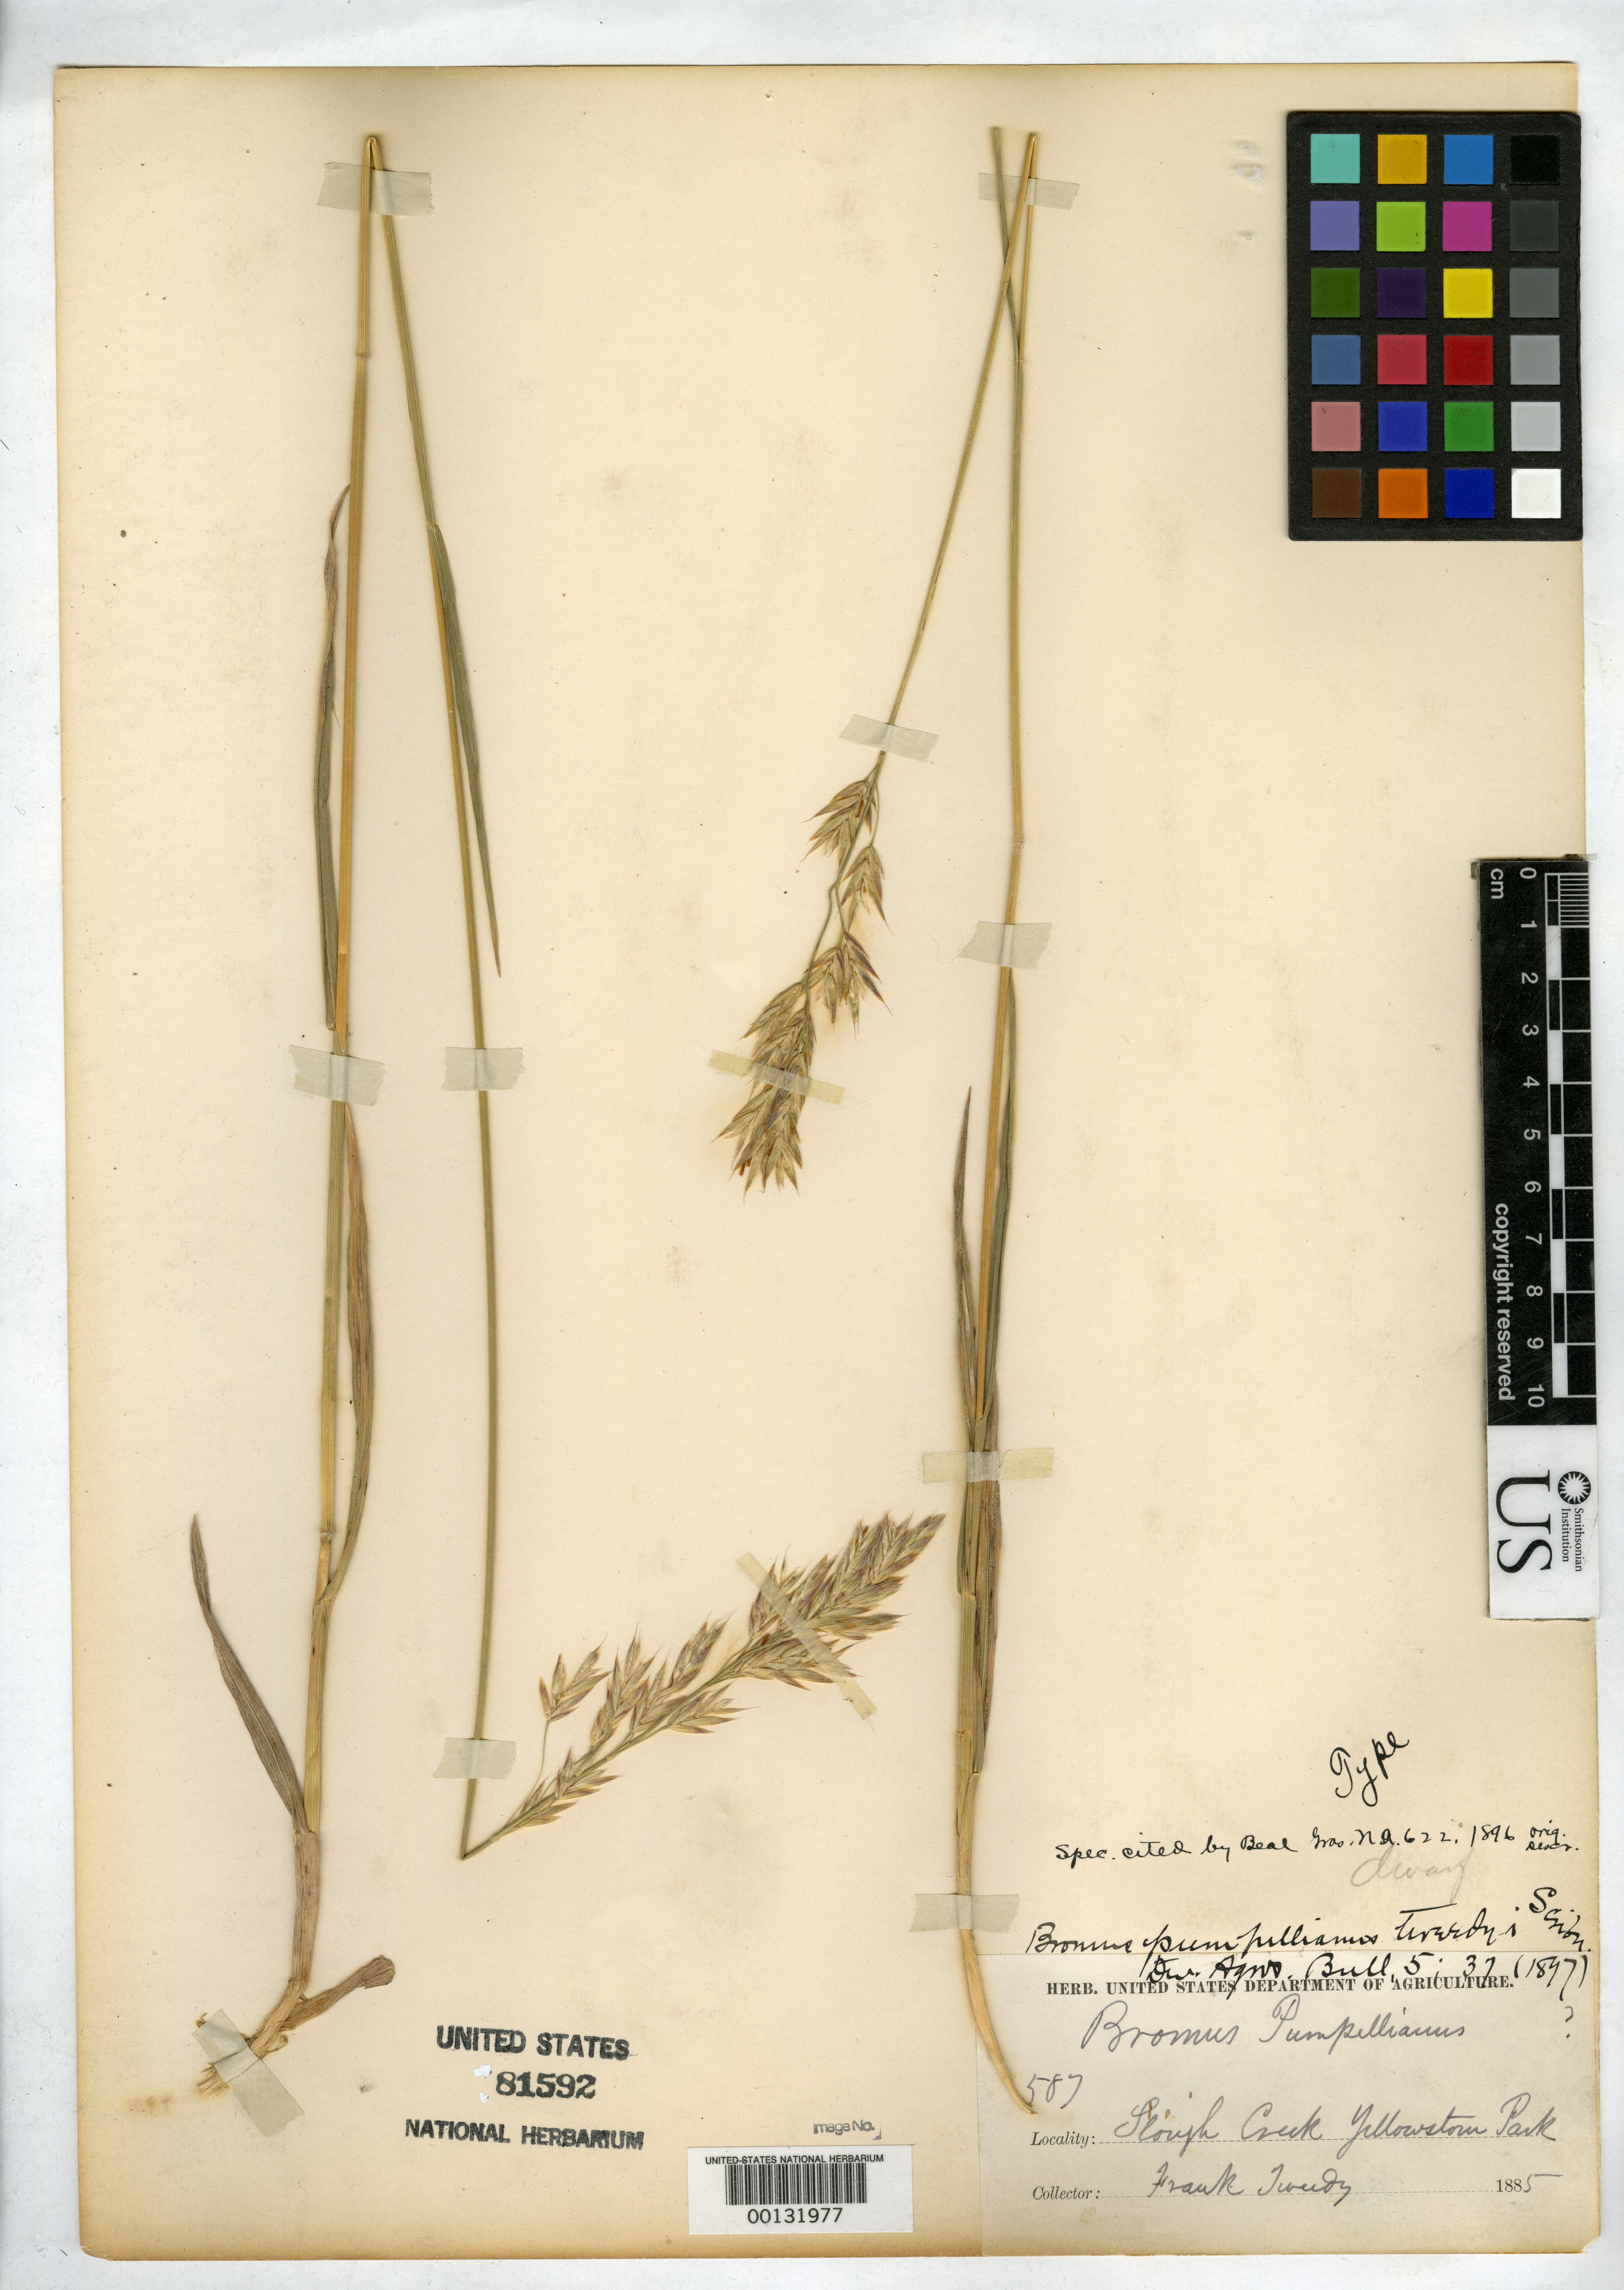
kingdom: Plantae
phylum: Tracheophyta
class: Liliopsida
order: Poales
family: Poaceae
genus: Bromus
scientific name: Bromus pumpellianus var. tweedyi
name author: Scribn. in W.J. Beal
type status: Isotype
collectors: F. Tweedy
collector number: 587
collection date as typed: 1885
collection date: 1885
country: United States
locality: Creek, Yellowstone Park.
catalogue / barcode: US 81592